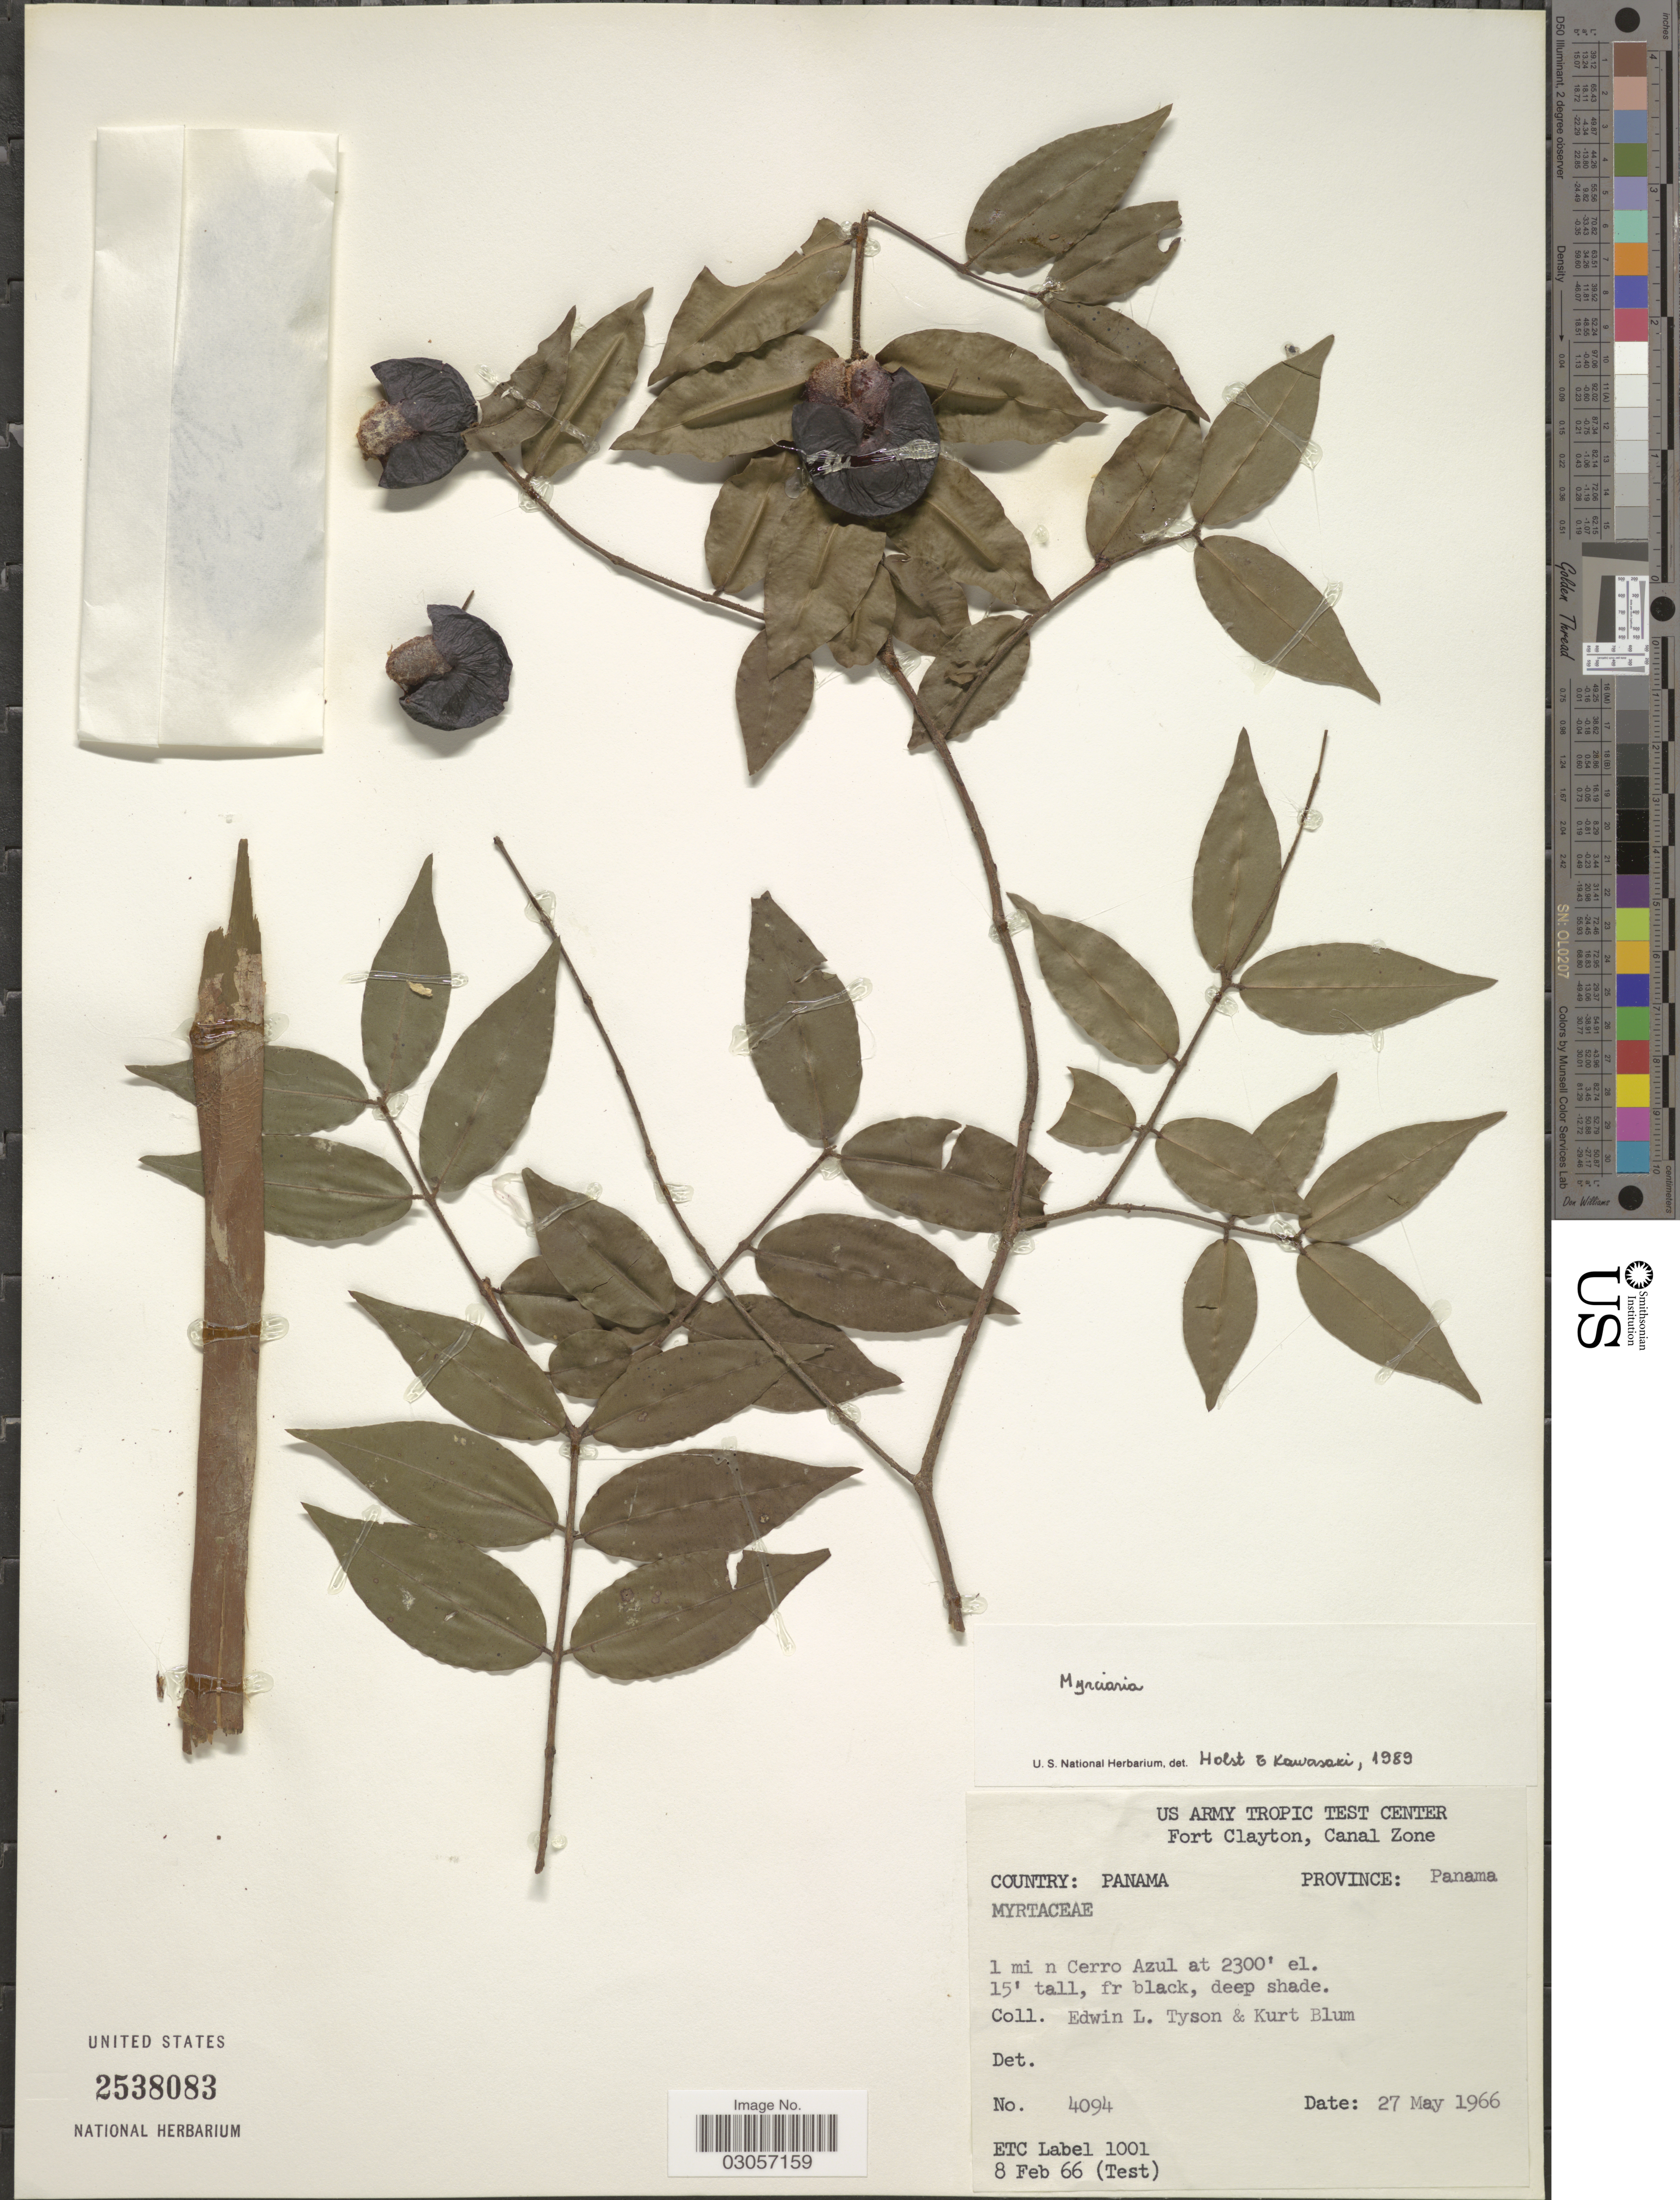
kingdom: Plantae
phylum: Tracheophyta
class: Magnoliopsida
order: Myrtales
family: Myrtaceae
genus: Myrciaria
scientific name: Myrciaria sp.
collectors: E. L. Tyson & K. E. Blum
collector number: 4094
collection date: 1966-05-27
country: Panama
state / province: Panamá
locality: Country: Panama, 1 mi n Cerro Azul.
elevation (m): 701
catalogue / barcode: US 2538083